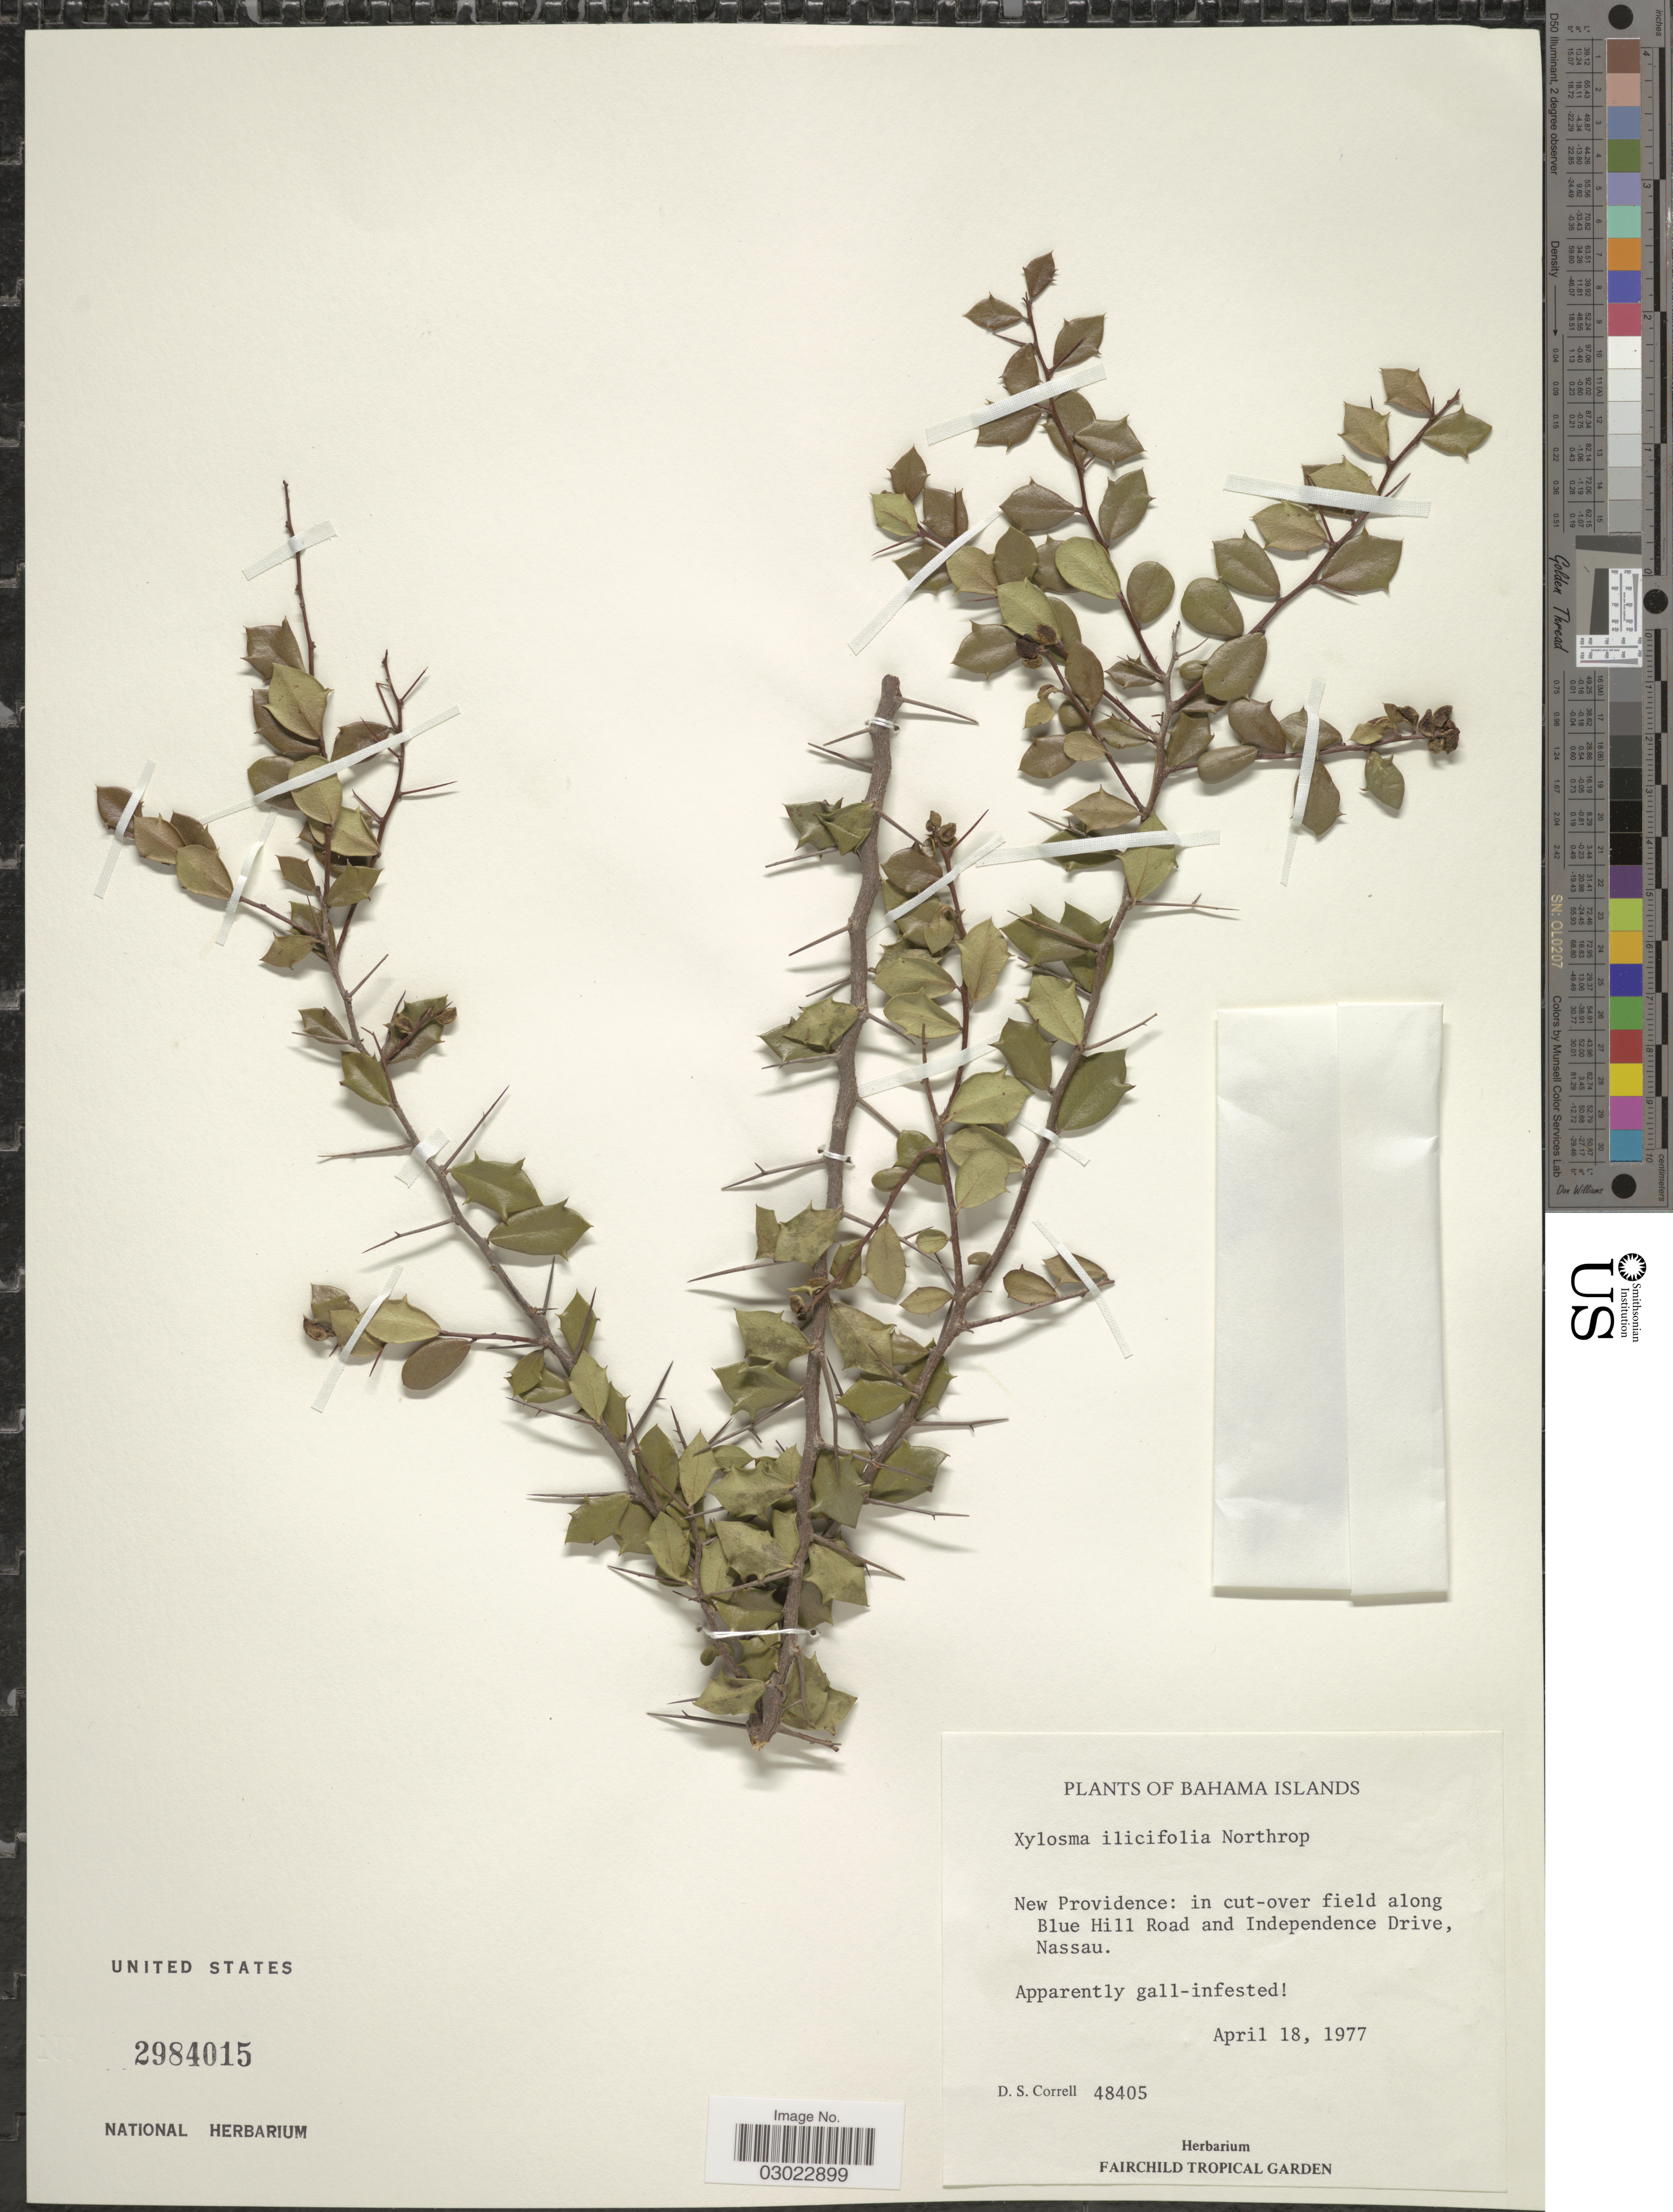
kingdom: Plantae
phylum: Tracheophyta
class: Magnoliopsida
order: Malpighiales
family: Salicaceae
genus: Xylosma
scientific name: Xylosma buxifolia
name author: A. Gray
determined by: Strong, Mark T., (BOT), Smithsonian Institution - National Museum of Natural History (UNITED STATES)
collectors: D. S. Correll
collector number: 48405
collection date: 1977-04-18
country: Bahamas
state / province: New Providence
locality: In cut-over field along Blue Hill Road and Independence Drive, Nassau.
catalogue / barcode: US 2984015